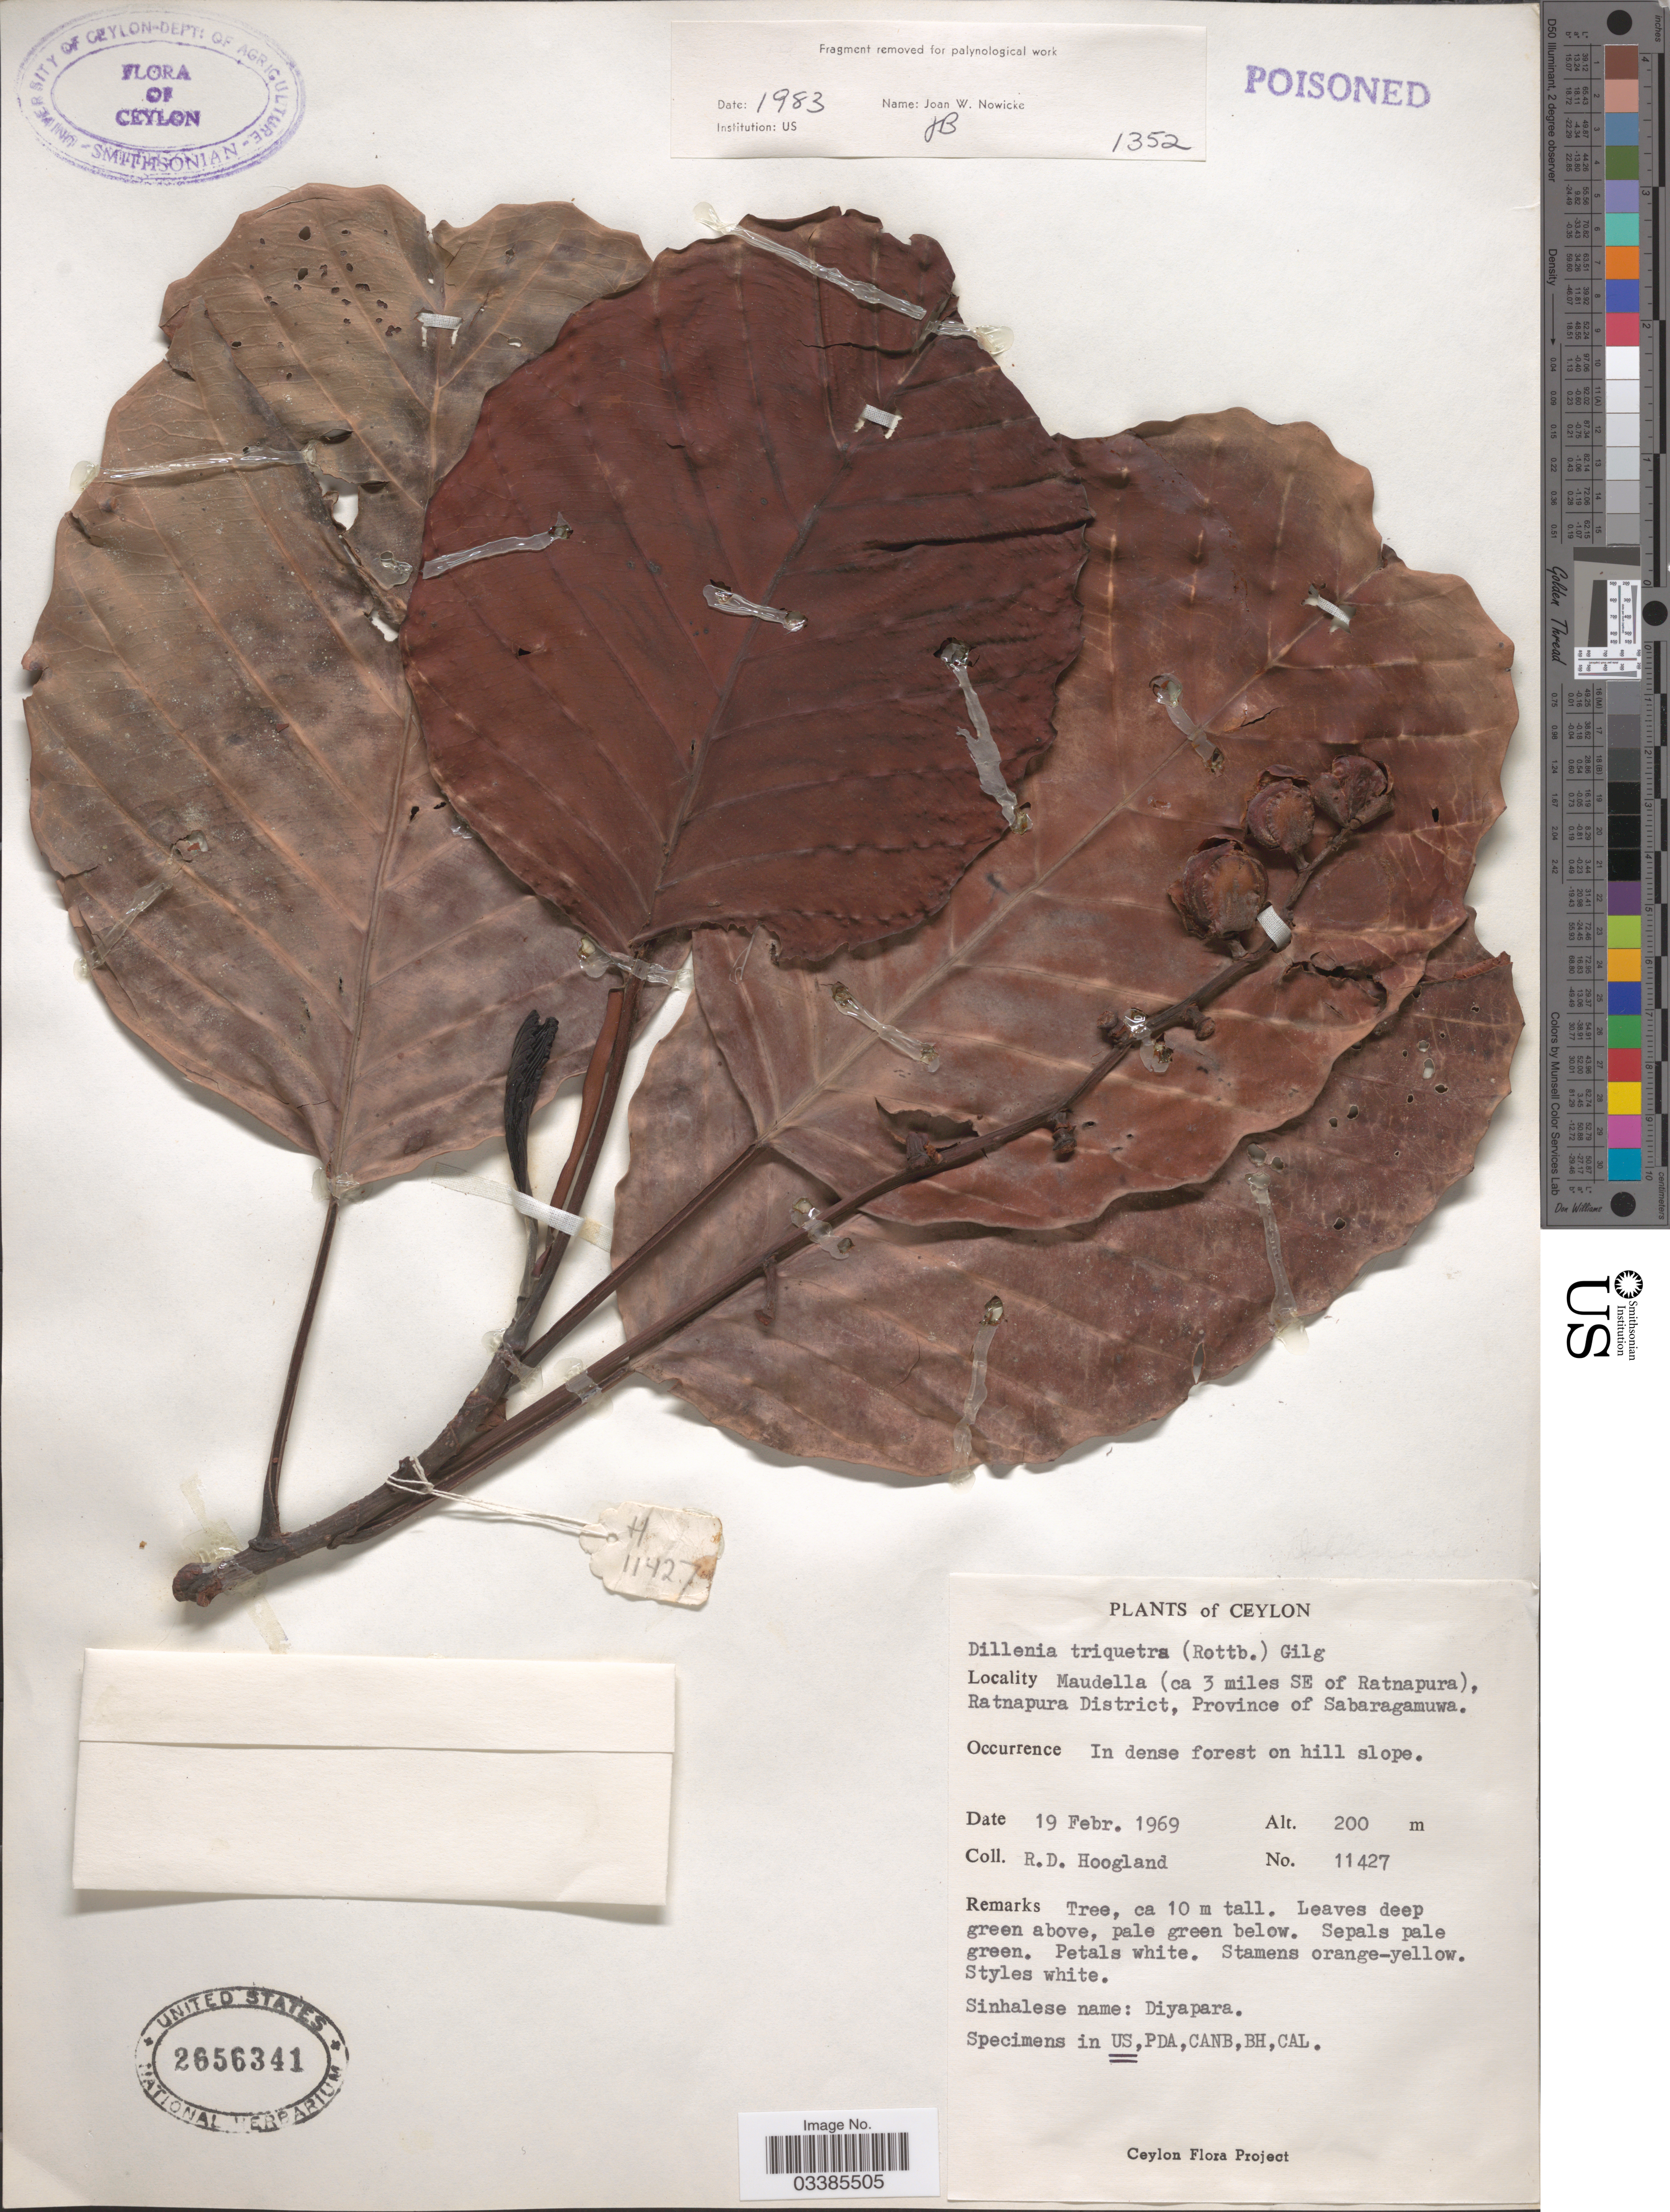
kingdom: Plantae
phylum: Tracheophyta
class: Magnoliopsida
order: Dilleniales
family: Dilleniaceae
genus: Dillenia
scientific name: Dillenia triquetra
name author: (Rottb.) Gilg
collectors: R. D. Hoogland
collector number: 11427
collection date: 1969-02-19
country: Sri Lanka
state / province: Sabaragamuwa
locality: Ceylon. Maudella (ca 3 miles SE of Ratnapura), Ratnapura District.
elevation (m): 200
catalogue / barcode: US 2656341